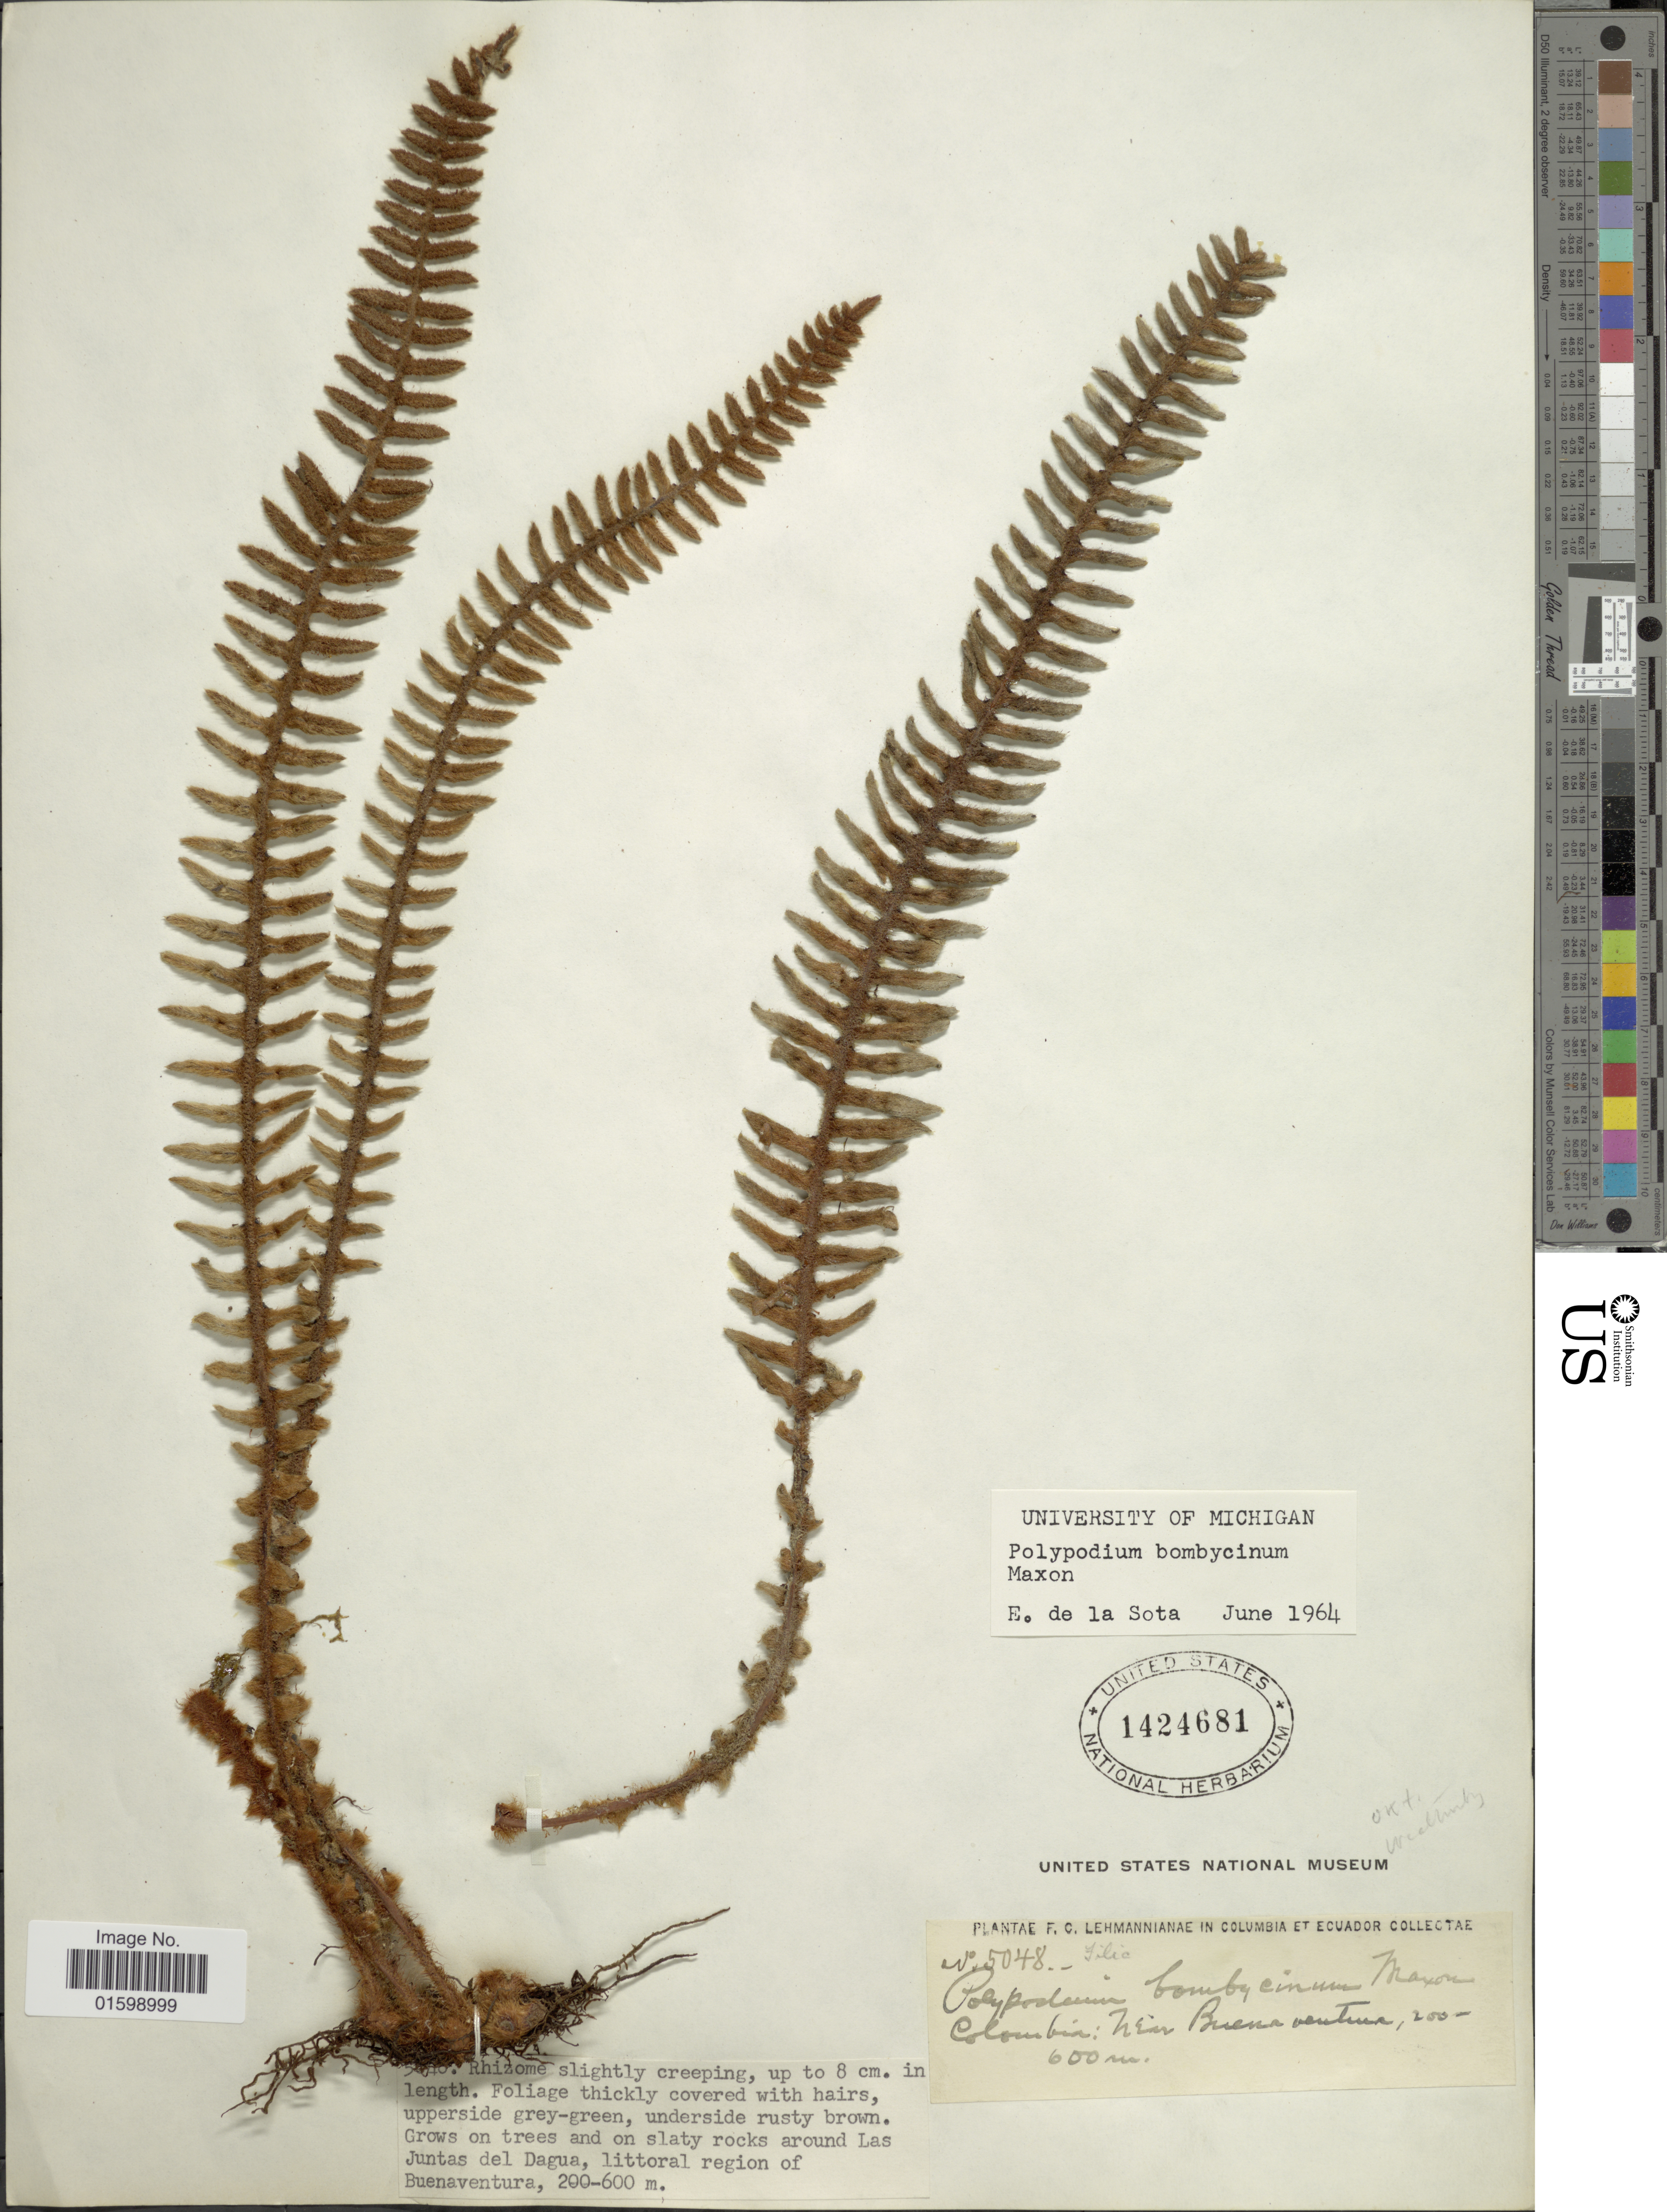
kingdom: Plantae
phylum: Tracheophyta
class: Polypodiopsida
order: Polypodiales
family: Polypodiaceae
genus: Pleopeltis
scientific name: Pleopeltis bombycina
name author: (Maxon) A.R. Sm.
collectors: F. C. Lehmann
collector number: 5048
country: Colombia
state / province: Valle del Cauca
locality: Near Buenaventura, grows on trees and on slatty rocks around Las Junas del Dagua, littoral region of Buenaventura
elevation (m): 200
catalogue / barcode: US 1424681